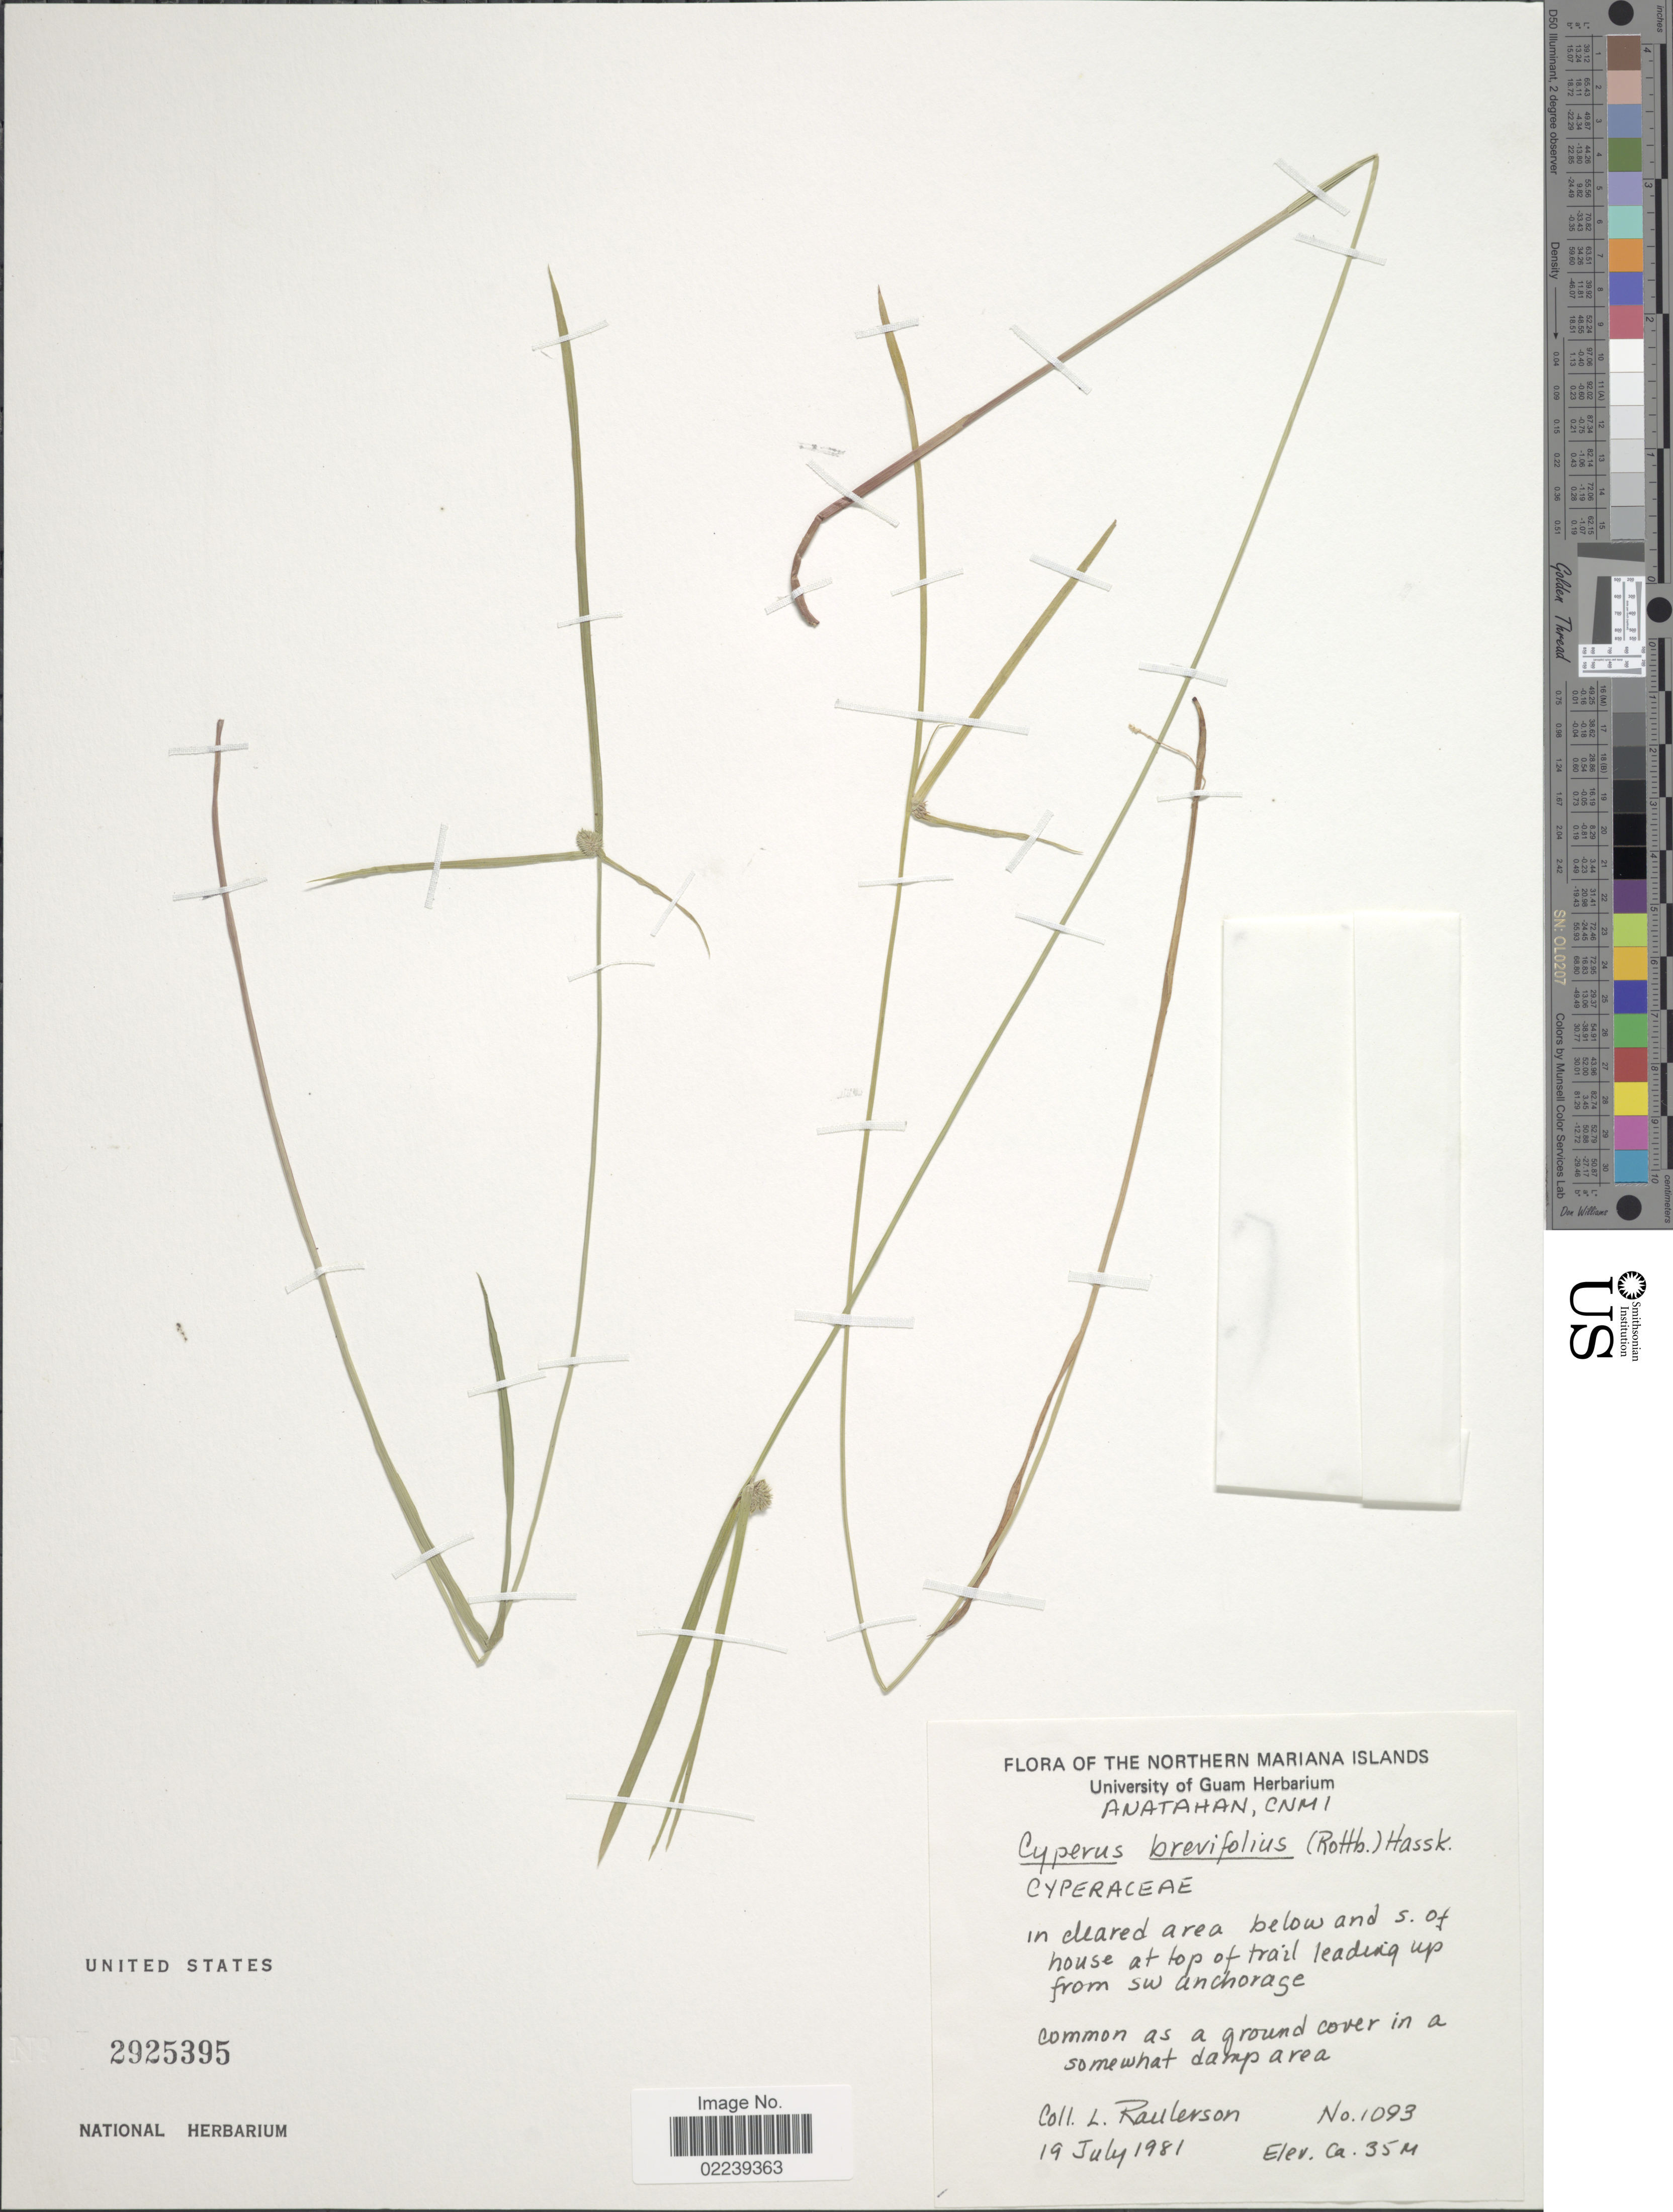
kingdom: Plantae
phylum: Tracheophyta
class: Liliopsida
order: Poales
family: Cyperaceae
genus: Cyperus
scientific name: Cyperus brevifolius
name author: (Rottb.) Hassk.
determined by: Strong, M. T., (US), Smithsonian Institution - National Museum of Natural History (UNITED STATES)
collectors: L. Raulerson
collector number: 1093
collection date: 1981-07-19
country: Northern Mariana Islands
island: Anatahan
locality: Anatahan, CNMI, in cleared area below and S. of house at top of trail leading up from SW Anchorage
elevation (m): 35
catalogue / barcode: US 2925395